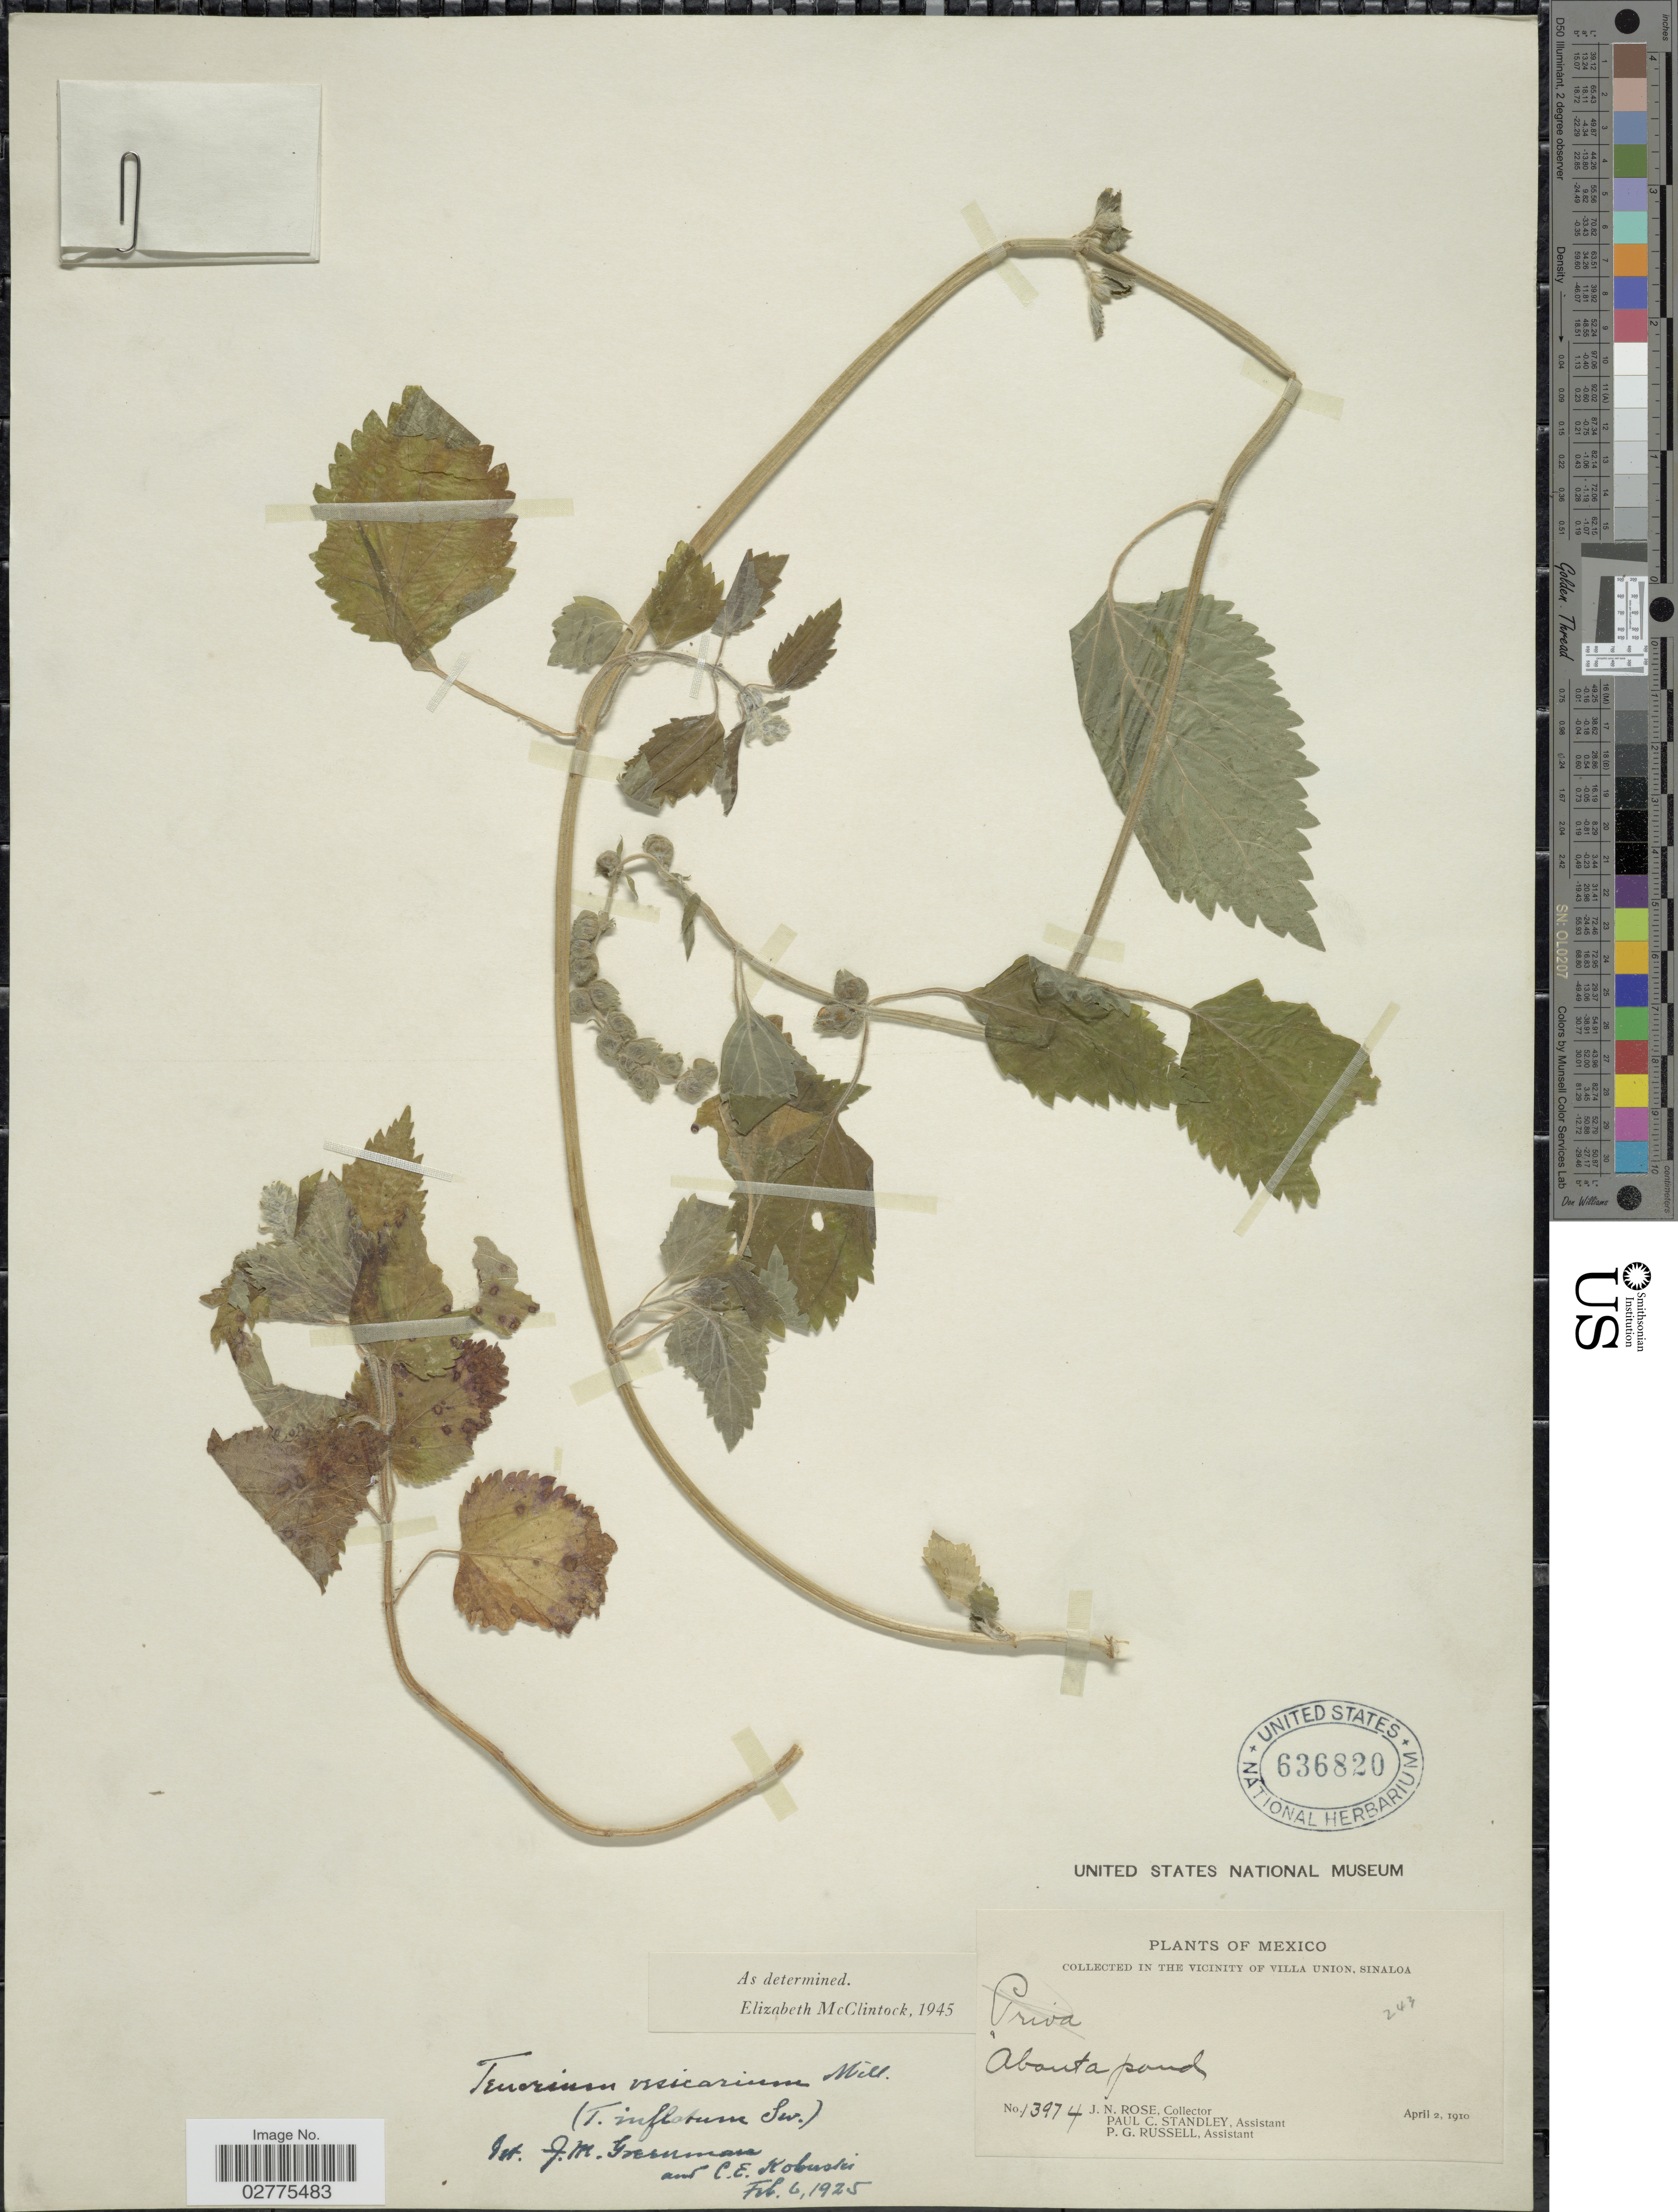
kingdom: Plantae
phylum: Tracheophyta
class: Magnoliopsida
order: Lamiales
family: Lamiaceae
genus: Teucrium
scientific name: Teucrium vesicarium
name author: Mill.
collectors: J. N. Rose, P. C. Standley & P. G. Russell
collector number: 13974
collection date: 1910-04-02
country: Mexico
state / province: Sinaloa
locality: Vicinity of Villa Union.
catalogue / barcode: US 636820